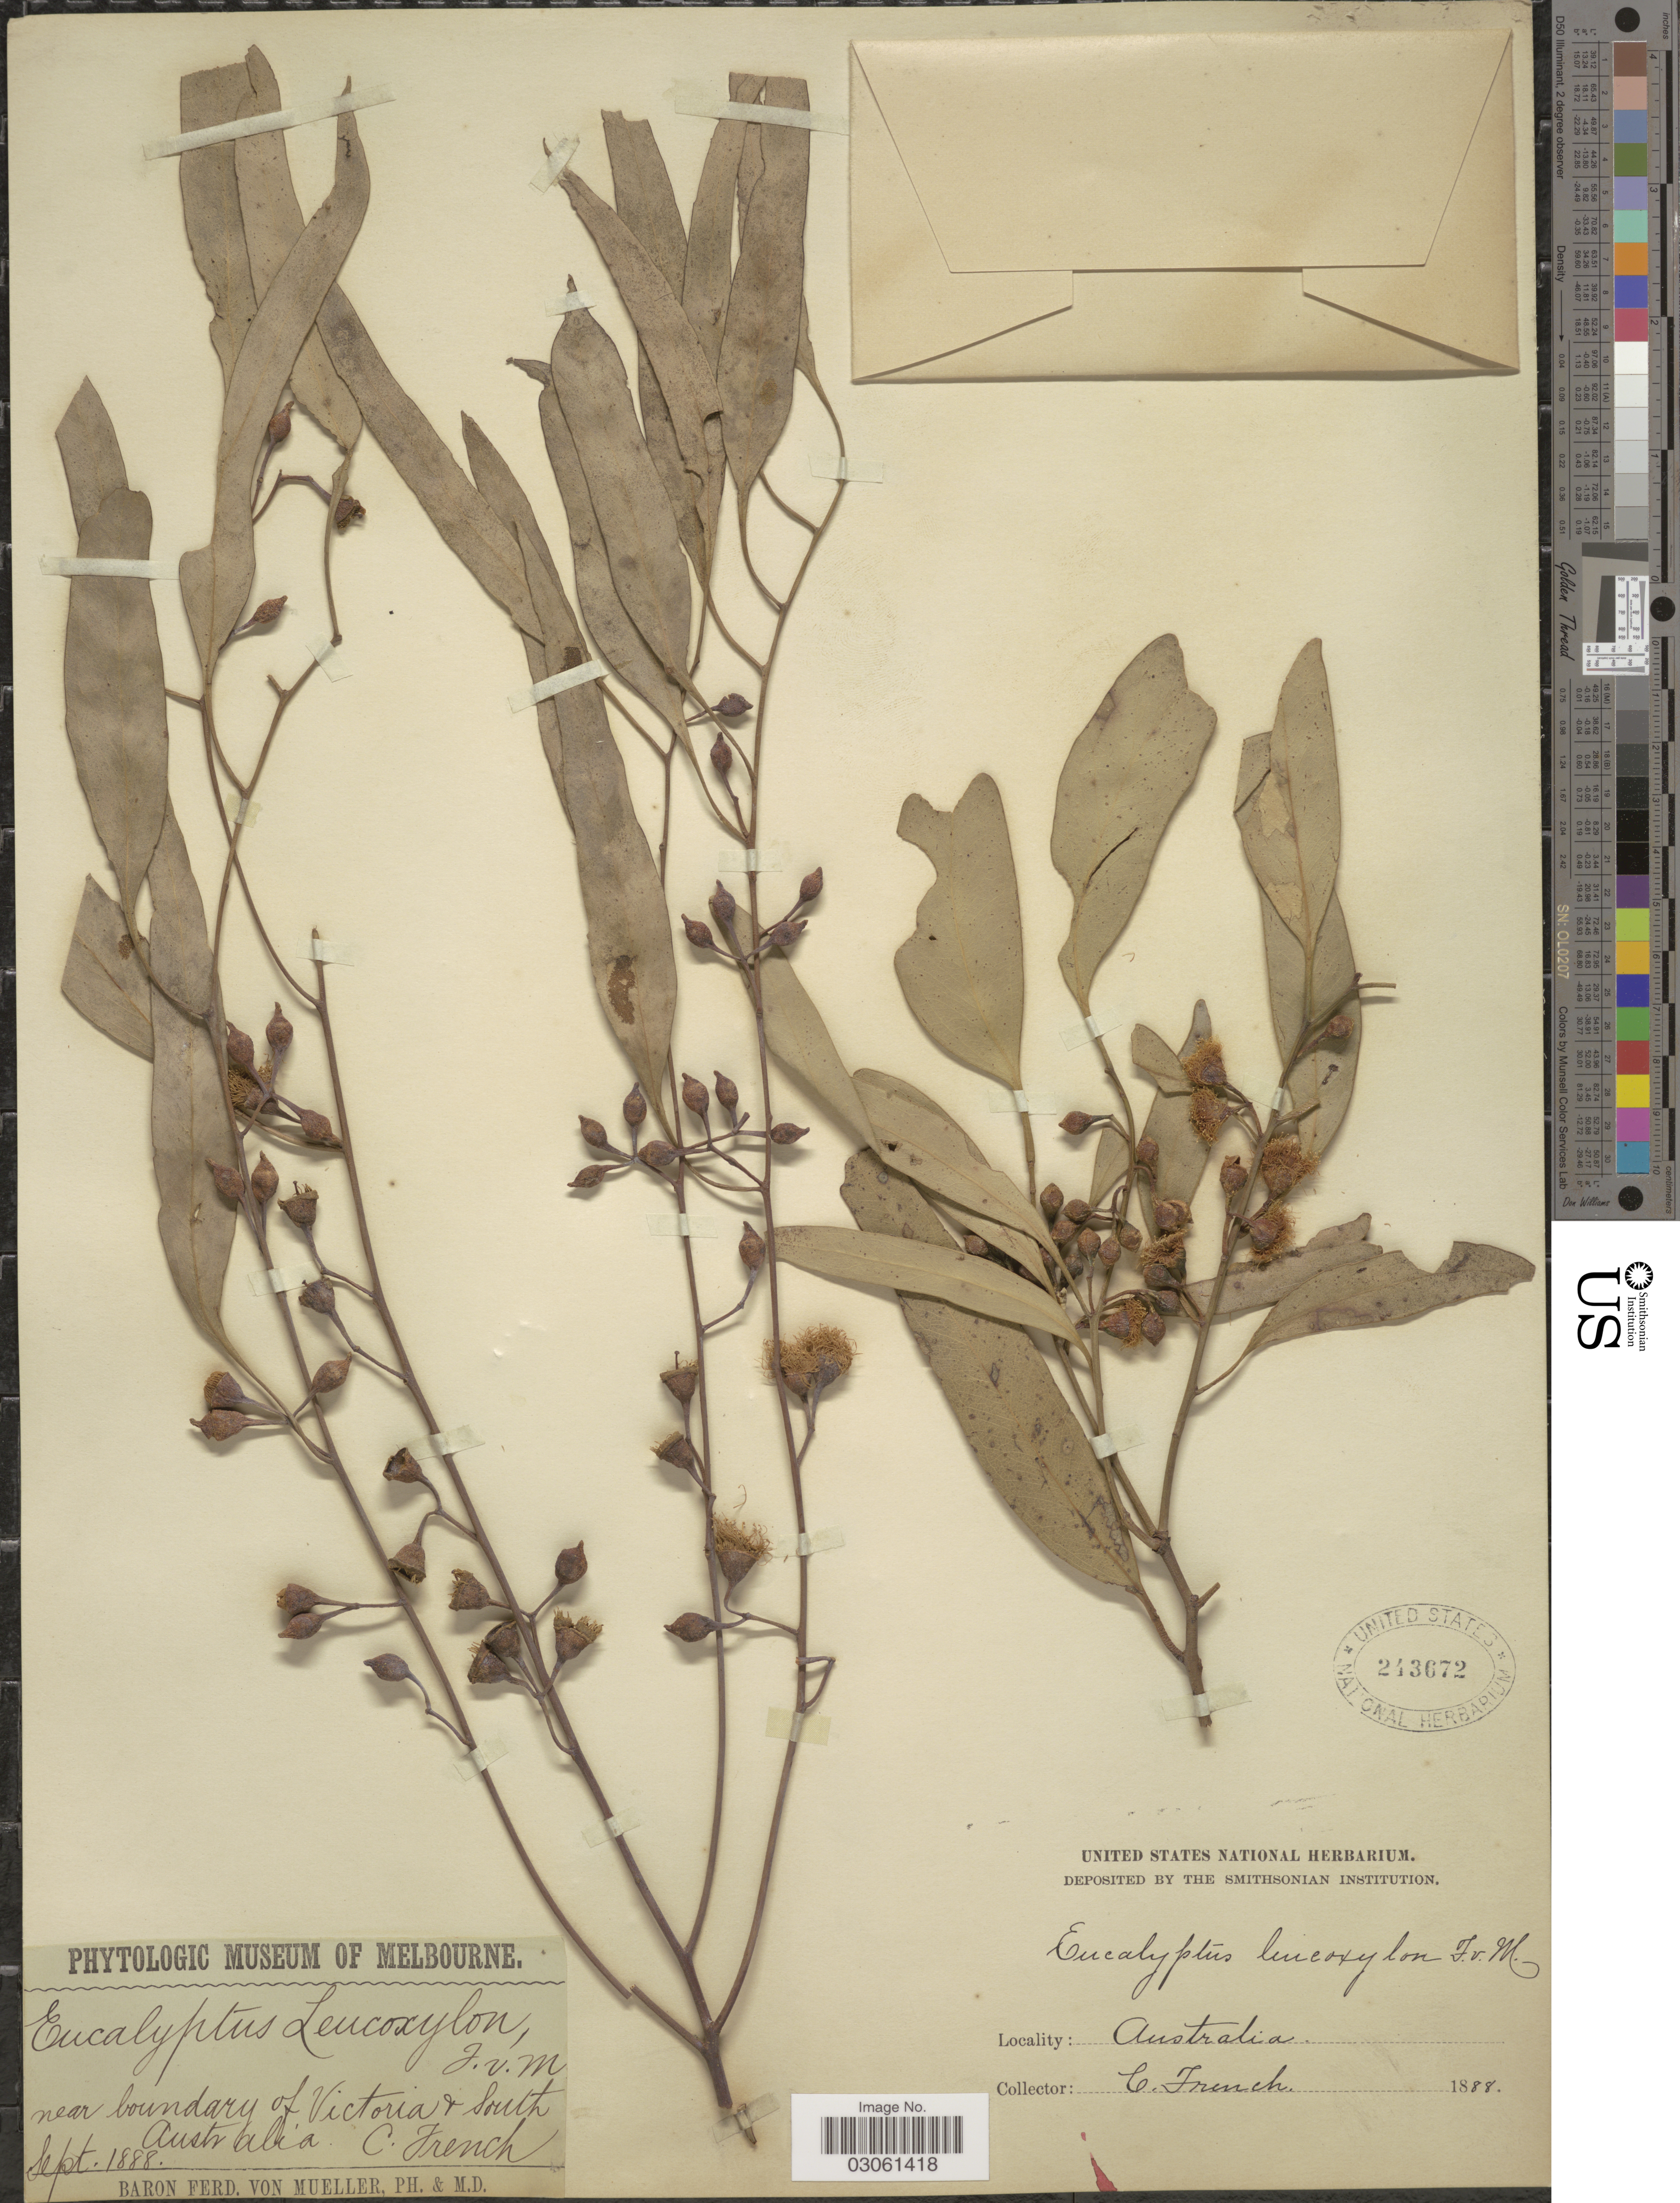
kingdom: Plantae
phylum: Tracheophyta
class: Magnoliopsida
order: Myrtales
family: Myrtaceae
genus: Eucalyptus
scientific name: Eucalyptus leucoxylon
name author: F. Muell.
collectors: C. French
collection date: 1888-09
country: Australia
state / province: South Australia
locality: Near boundary of Victoria & South Australia.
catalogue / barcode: US 243672